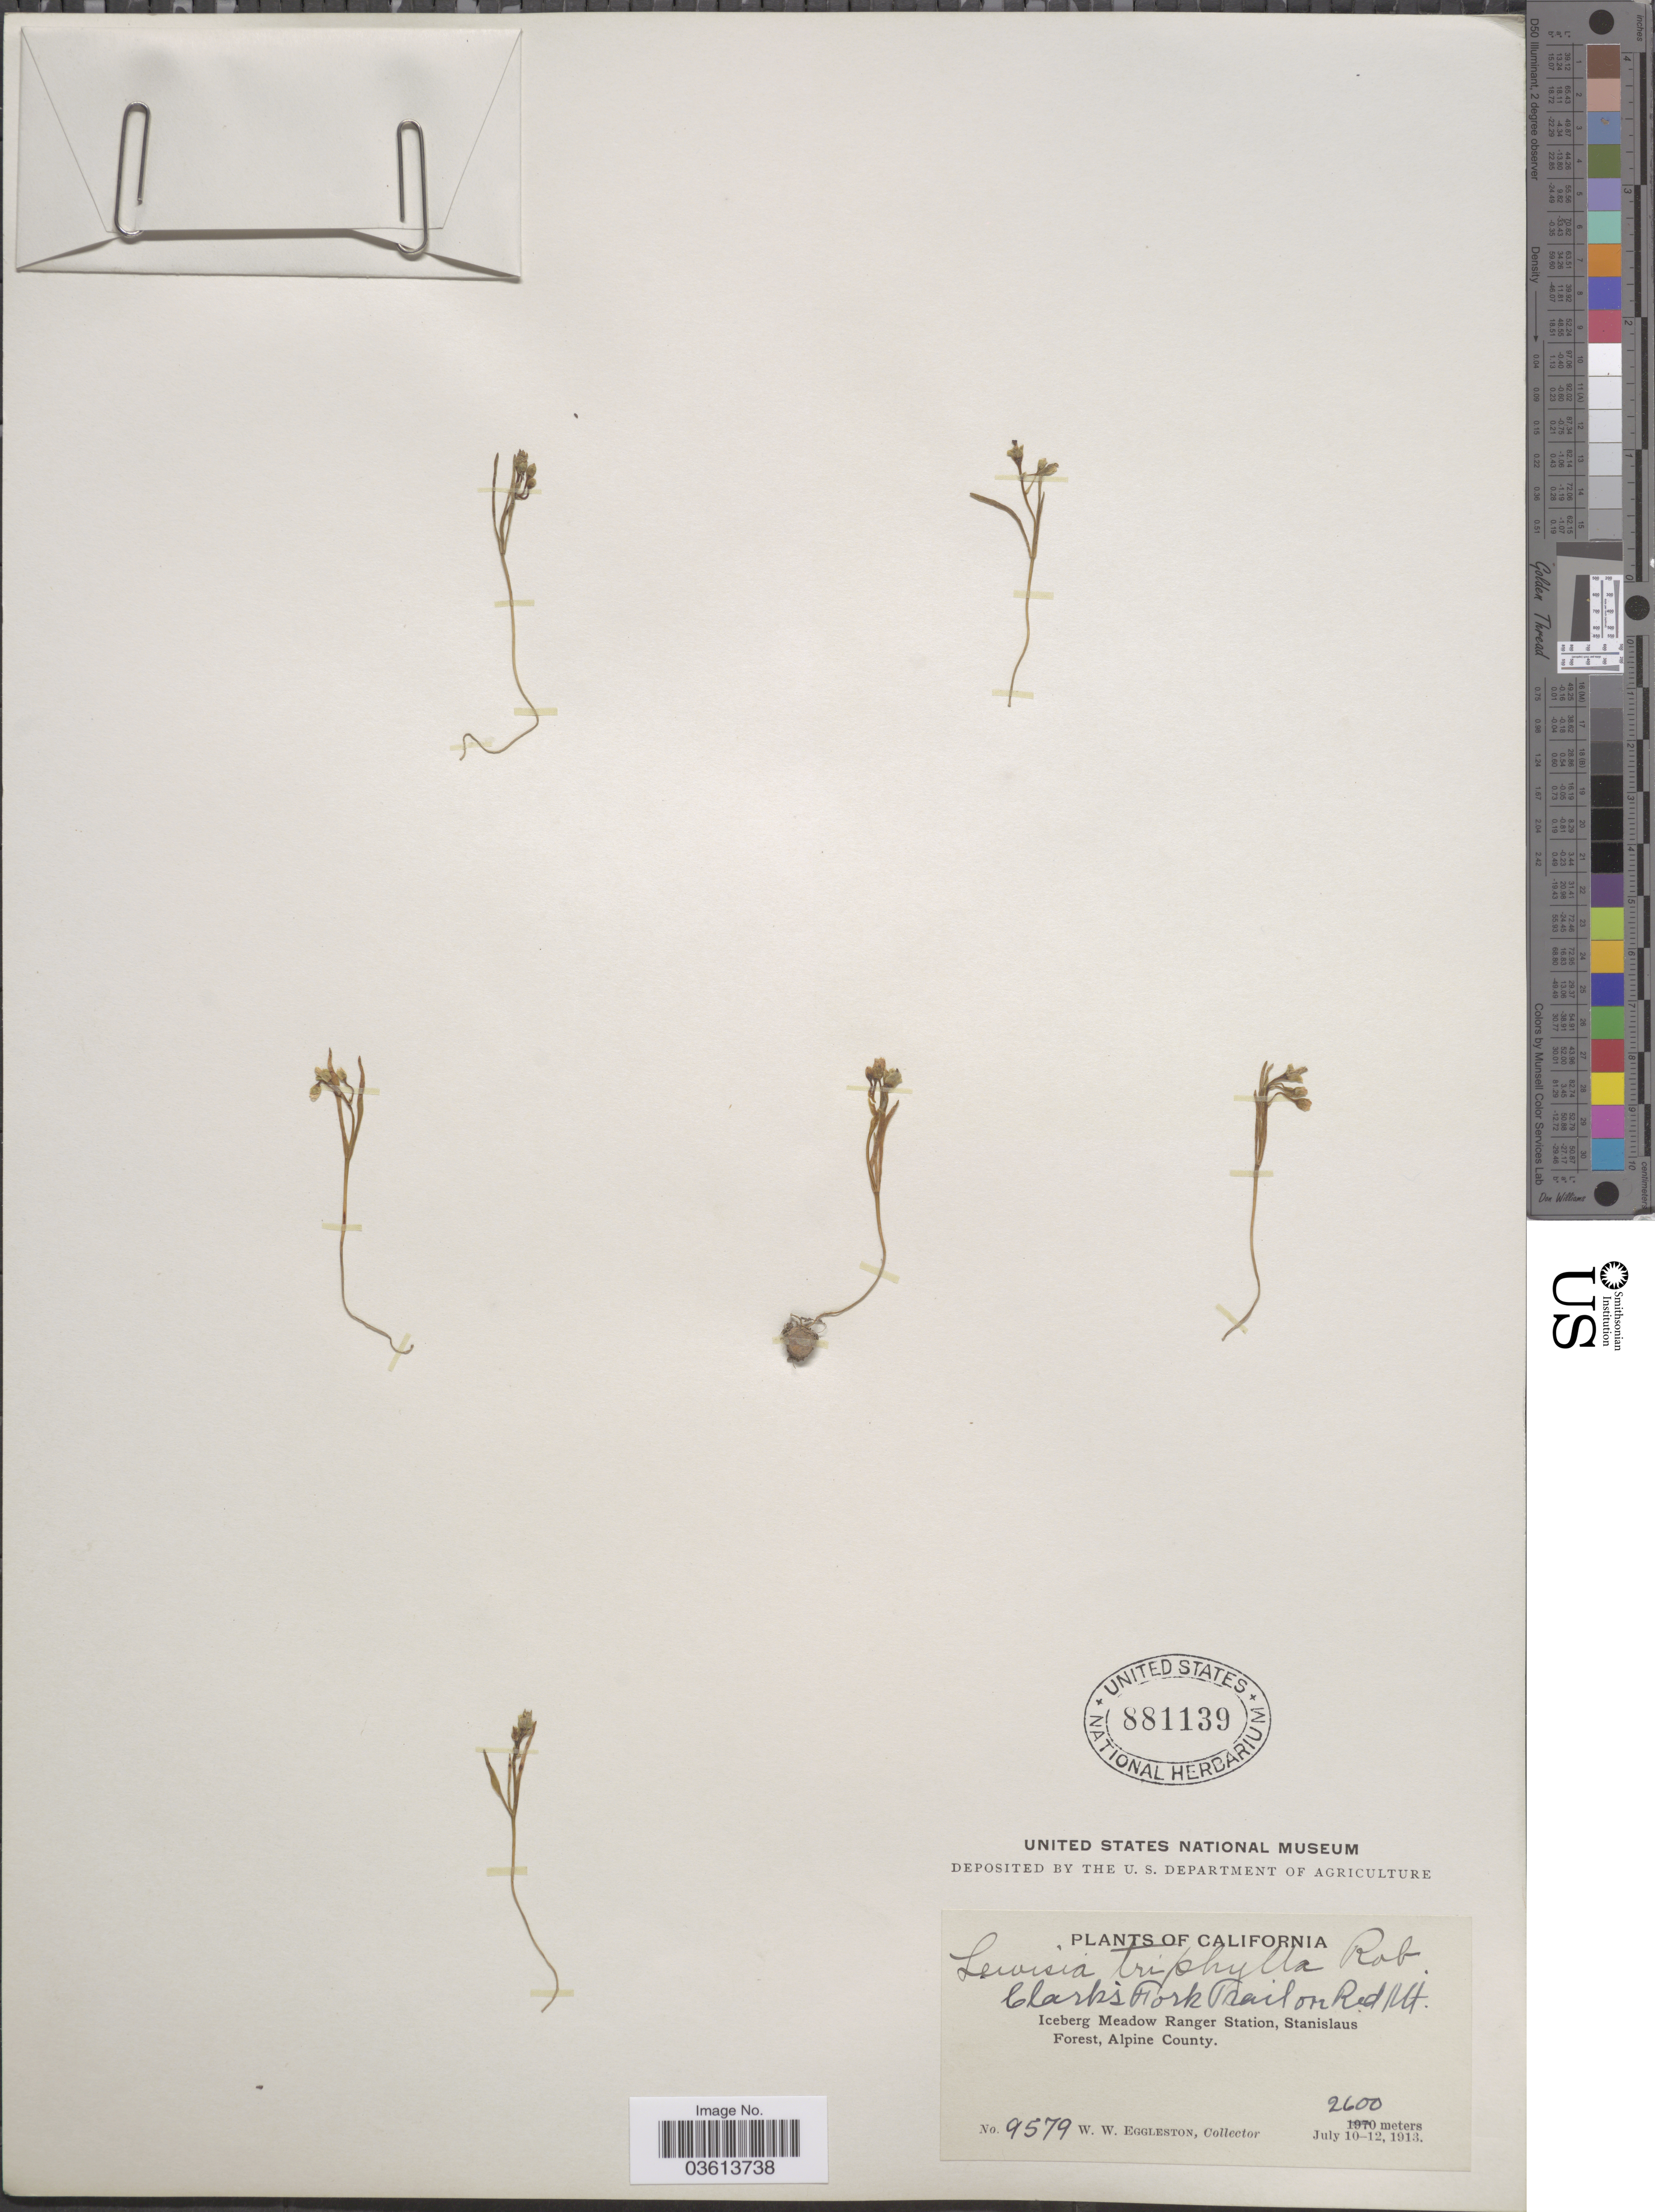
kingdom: Plantae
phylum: Tracheophyta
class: Magnoliopsida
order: Caryophyllales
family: Montiaceae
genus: Erocallis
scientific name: Erocallis triphylla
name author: (S. Watson) Rydb.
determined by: Strong, Mark T., (BOT), Smithsonian Institution - National Museum of Natural History (UNITED STATES)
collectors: W. W. Eggleston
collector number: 9579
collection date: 1913-07-10/1913-07-12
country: United States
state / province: California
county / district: Alpine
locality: Clark's Fork Trail on Red Mt. Iceberg Meadow Ranger Station, Stanislaus Forest, Alpine County.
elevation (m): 2600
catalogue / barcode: US 881139